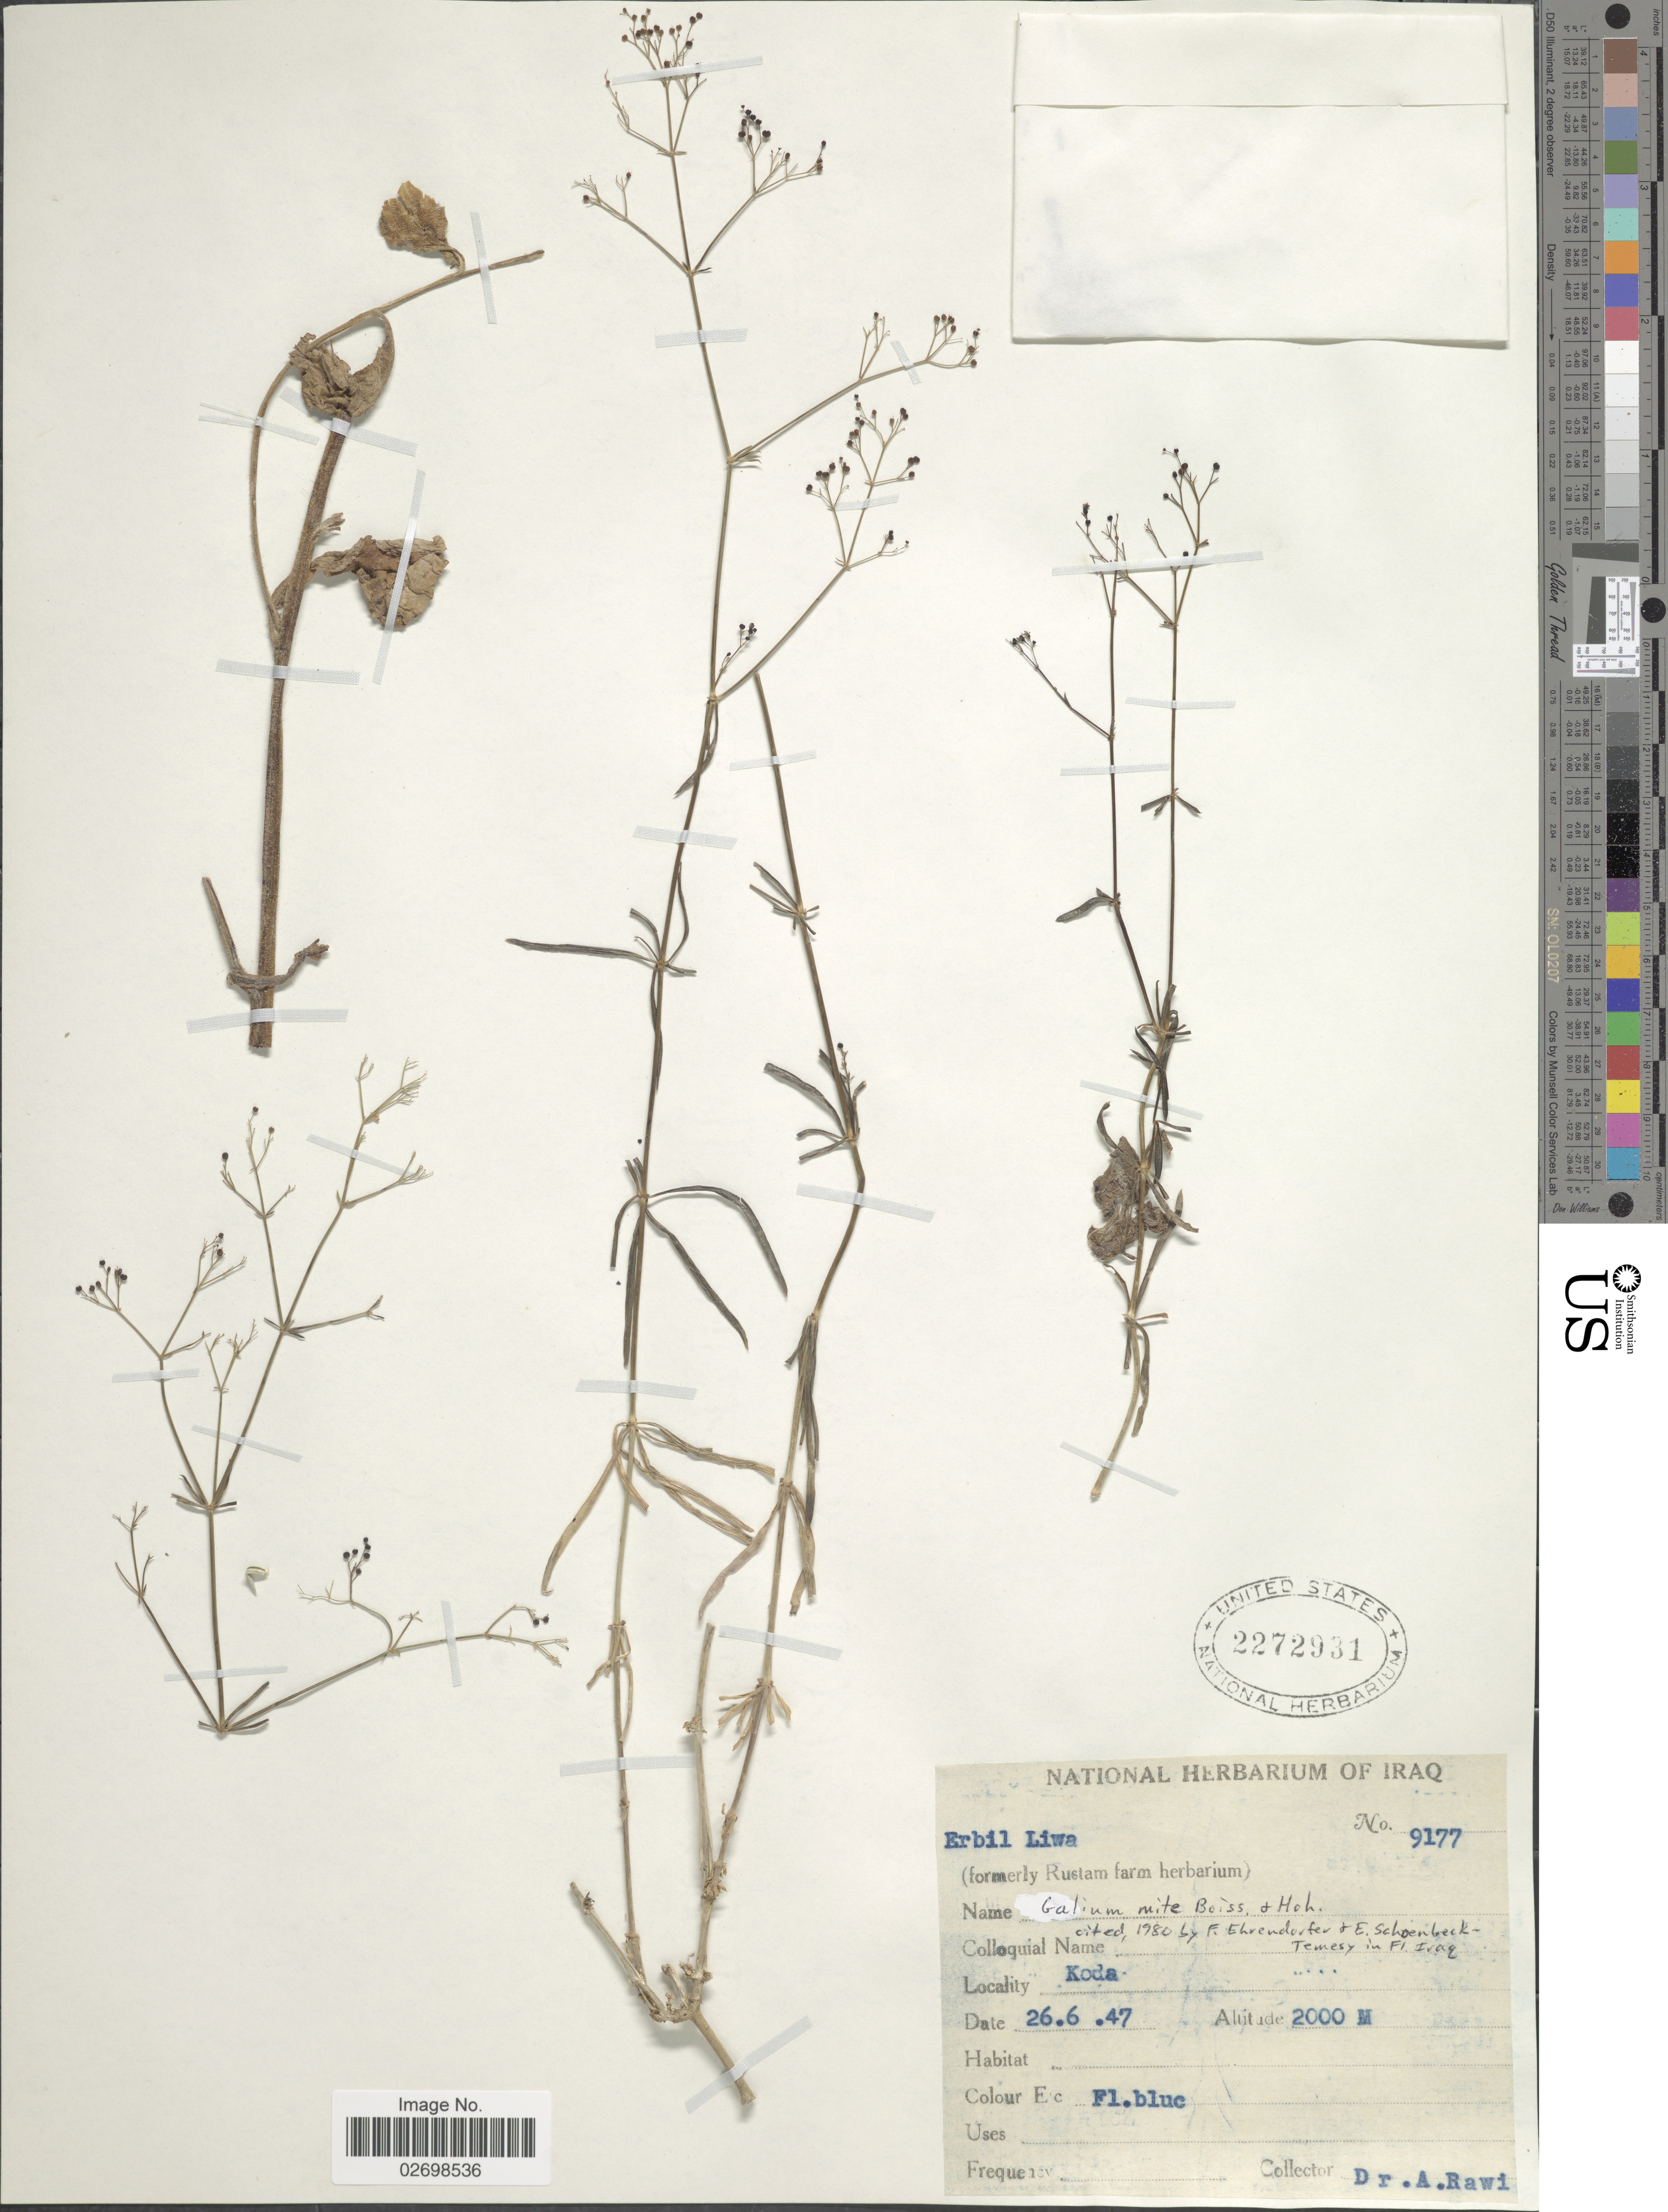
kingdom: Plantae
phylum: Tracheophyta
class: Magnoliopsida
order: Gentianales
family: Rubiaceae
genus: Galium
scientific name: Galium mite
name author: Boiss. & Hohen.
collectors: -. Rawi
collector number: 9177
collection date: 1947-06-26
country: Iraq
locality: Koda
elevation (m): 2000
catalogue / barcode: US 2272931